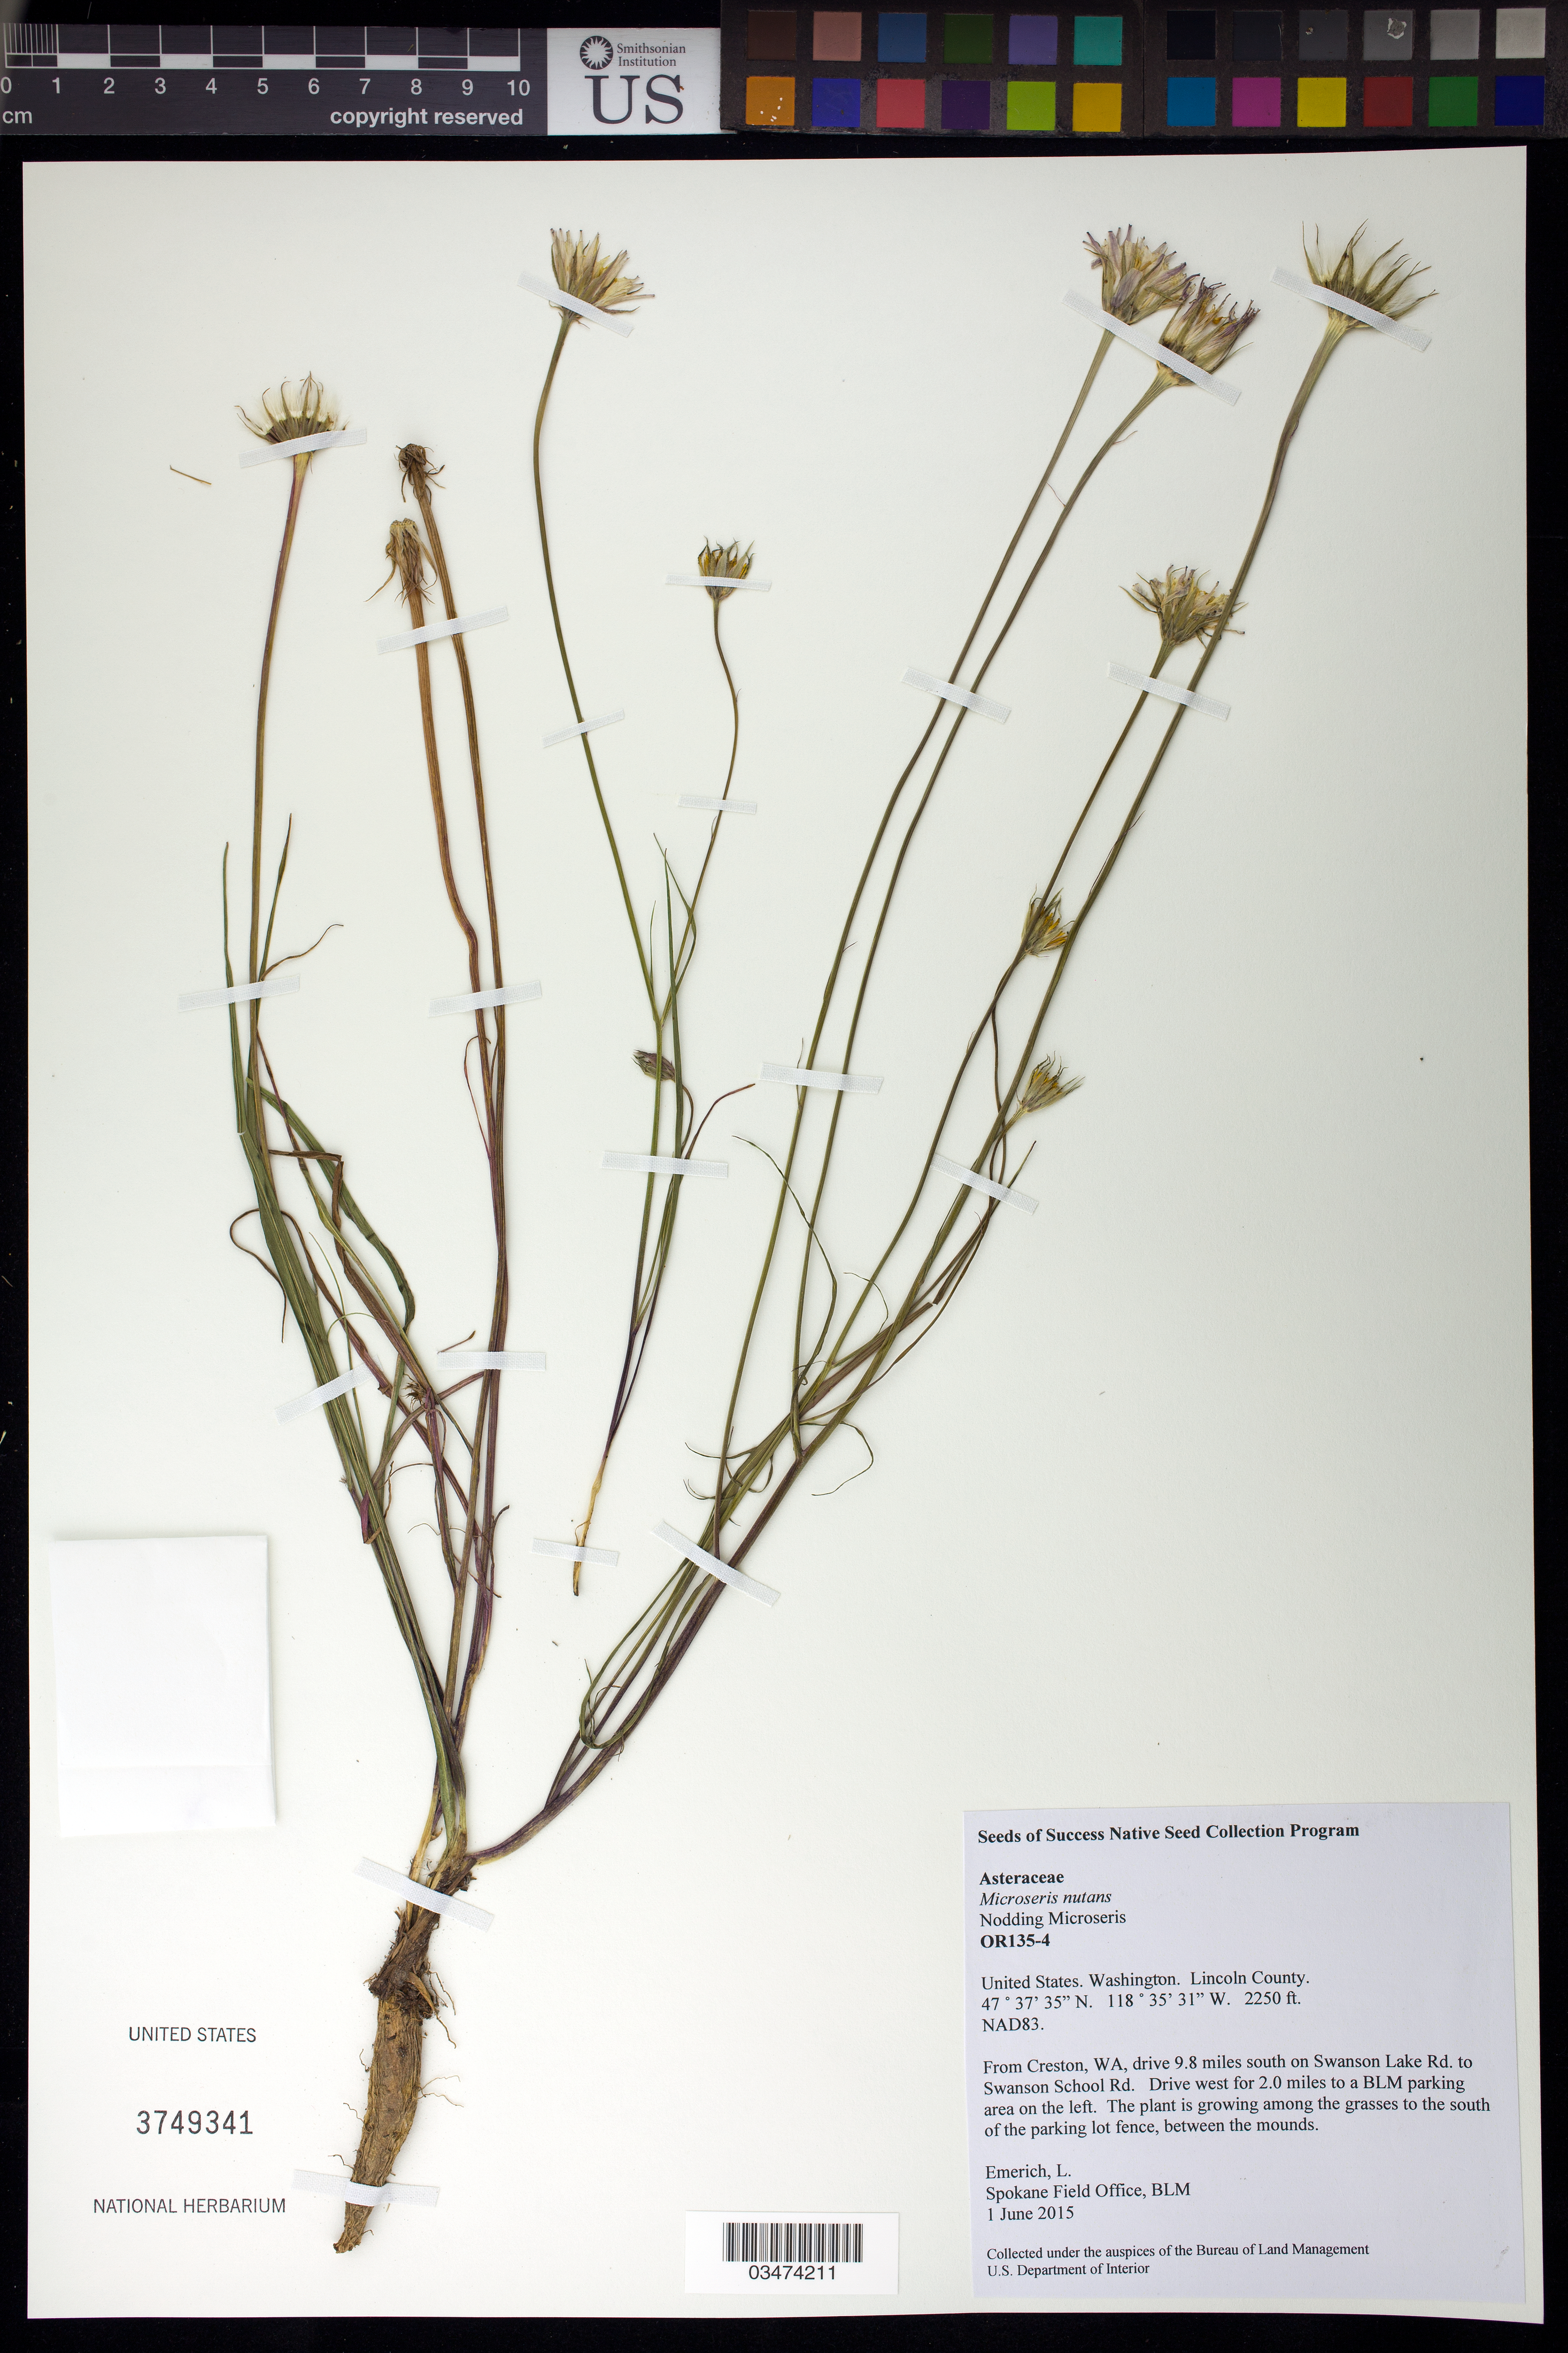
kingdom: Plantae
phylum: Tracheophyta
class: Magnoliopsida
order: Asterales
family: Asteraceae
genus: Microseris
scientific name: Microseris nutans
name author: (Hook.) Sch. Bip.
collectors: L. Emerich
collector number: OR135-4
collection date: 2015-06-01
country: United States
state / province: Washington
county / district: Lincoln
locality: Swanson Lakes Wildlife Natural Area, Swanson School Road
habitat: shrub-steppe, between the mounds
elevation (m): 686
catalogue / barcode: US 3749341